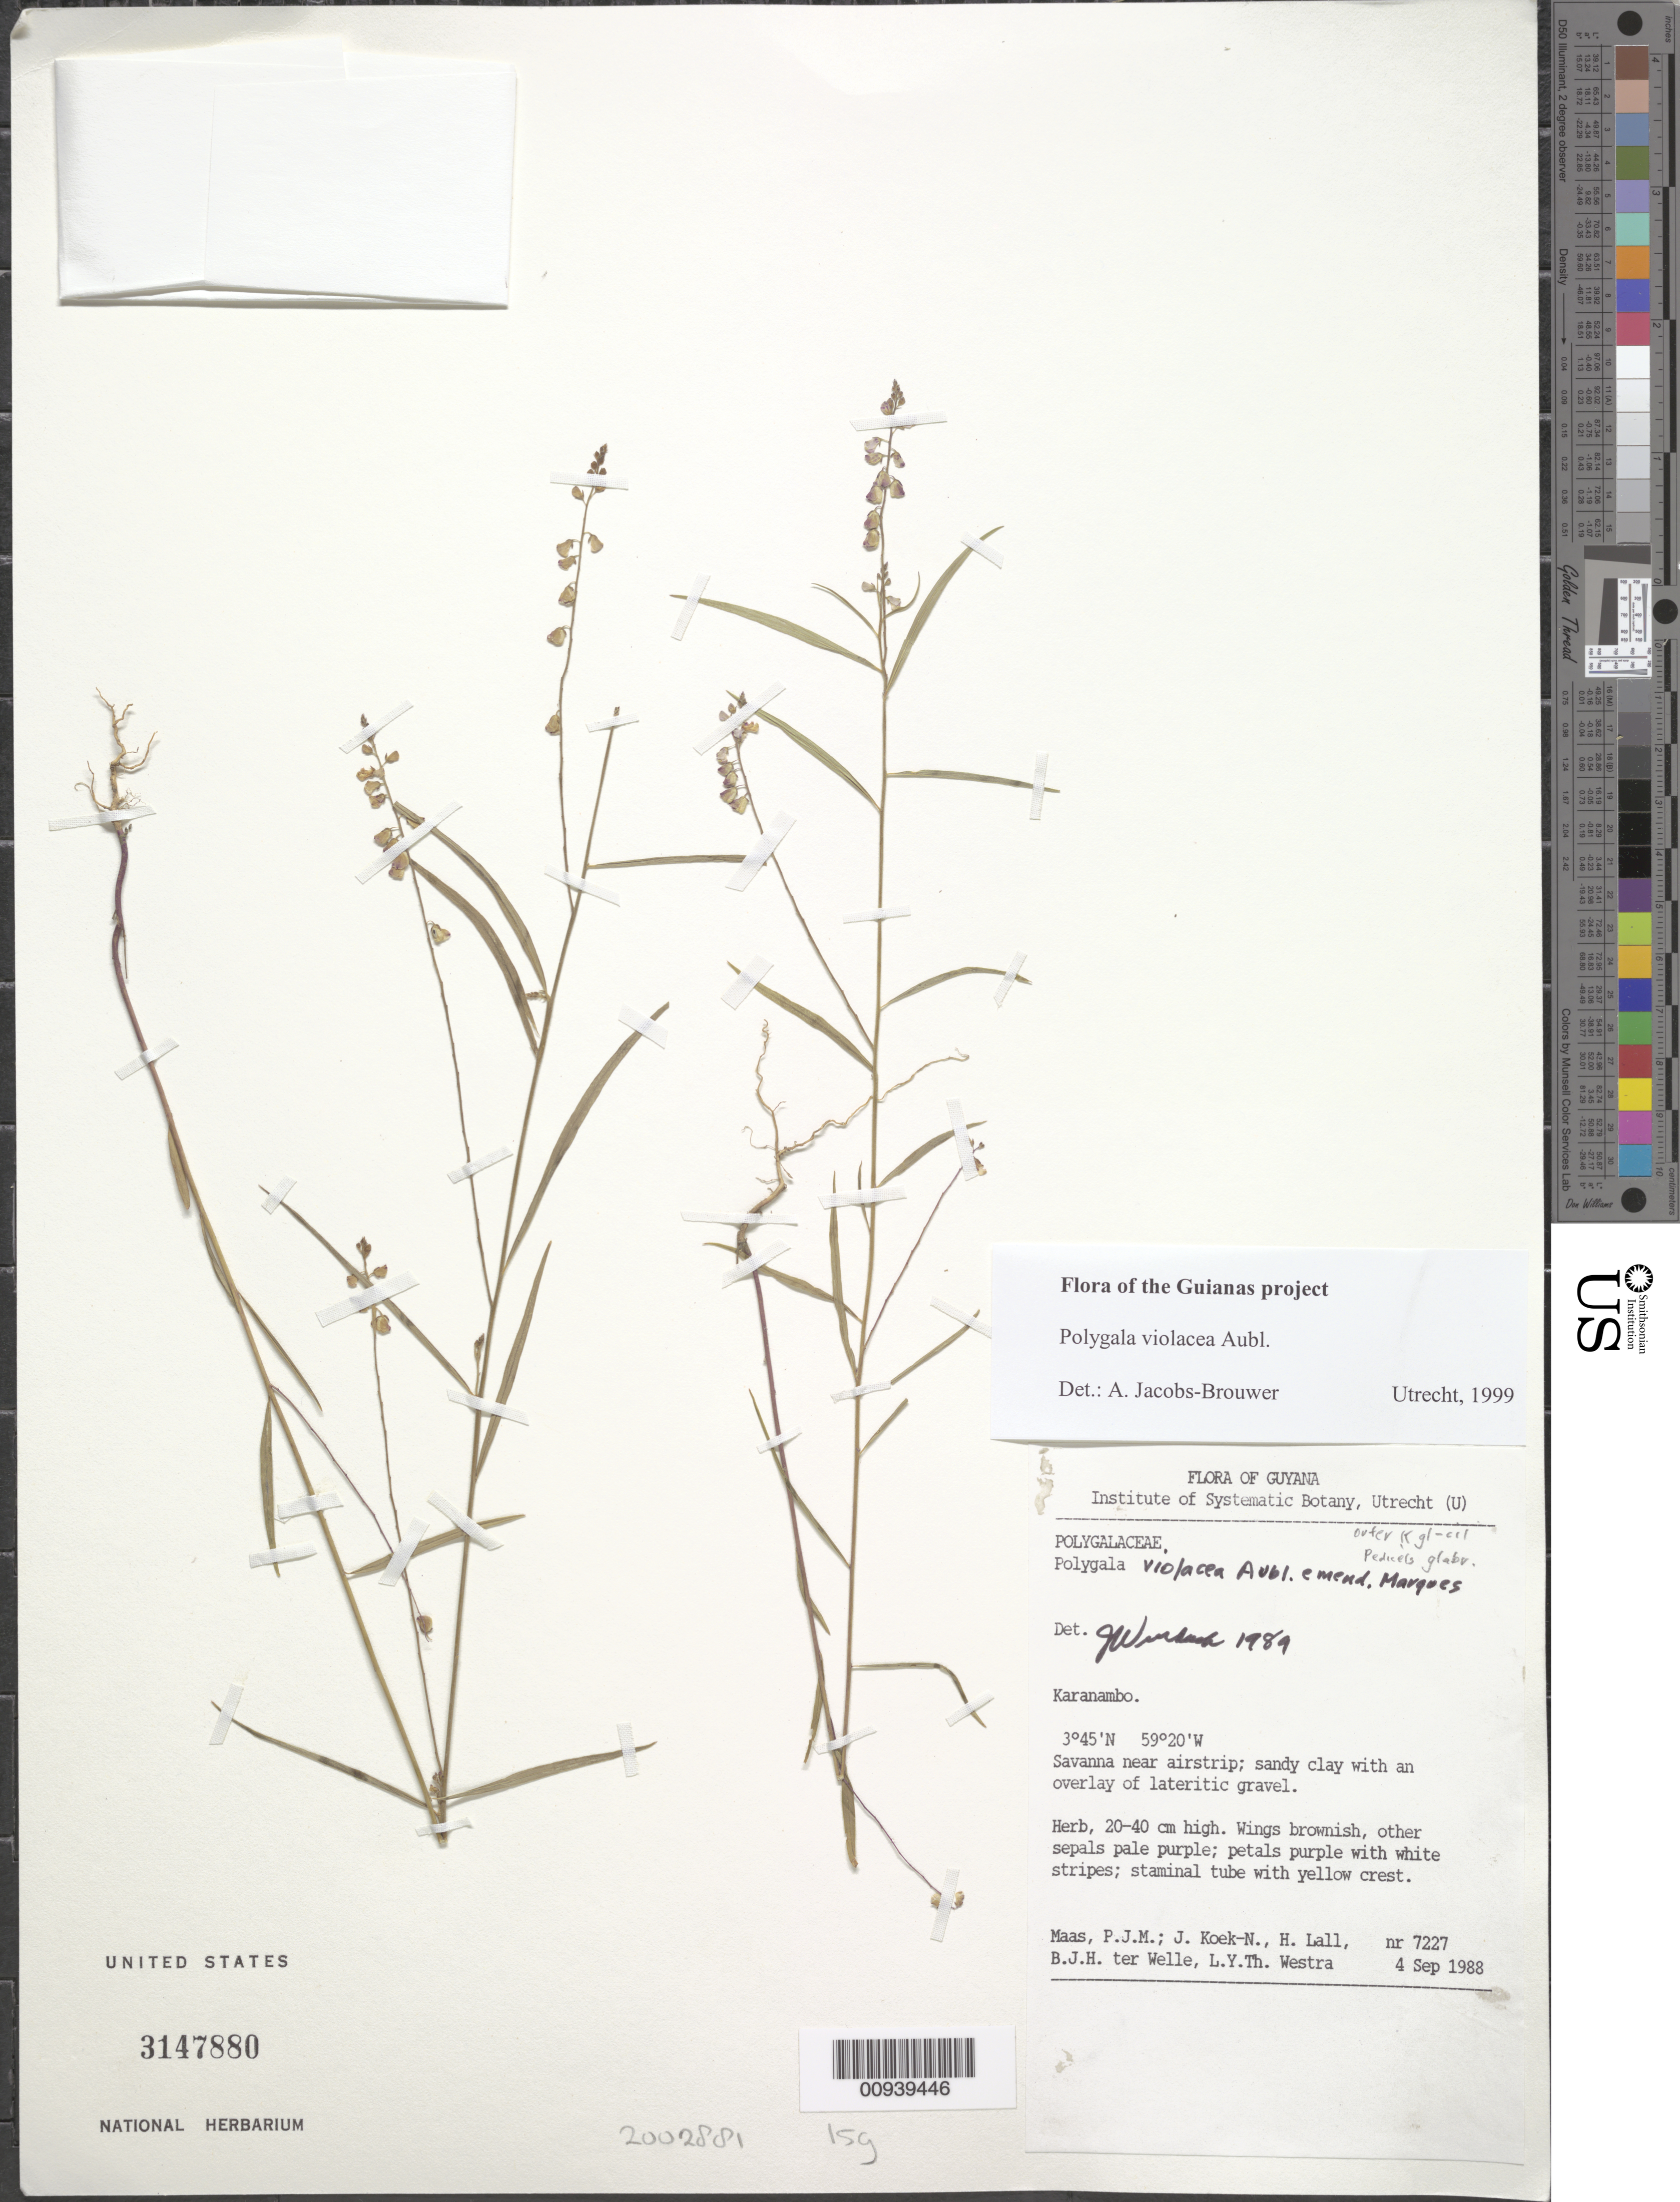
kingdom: Plantae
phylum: Tracheophyta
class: Magnoliopsida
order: Fabales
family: Polygalaceae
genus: Asemeia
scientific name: Asemeia violacea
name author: (Aubl.) J.F.B. Pastore & J.R. Abbott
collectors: P. Maas, J. Koek-Noorman, H. Lall, B. Welle & L. Y. T. Westra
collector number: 7227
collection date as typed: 4-Sep-88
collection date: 1988-09-04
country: Guyana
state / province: U. Takutu-U. Essequibo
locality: Karanambo, savanna near airstrip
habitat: Savanna, sandy clay with an overlay of lateritic gravel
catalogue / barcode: US 3147880